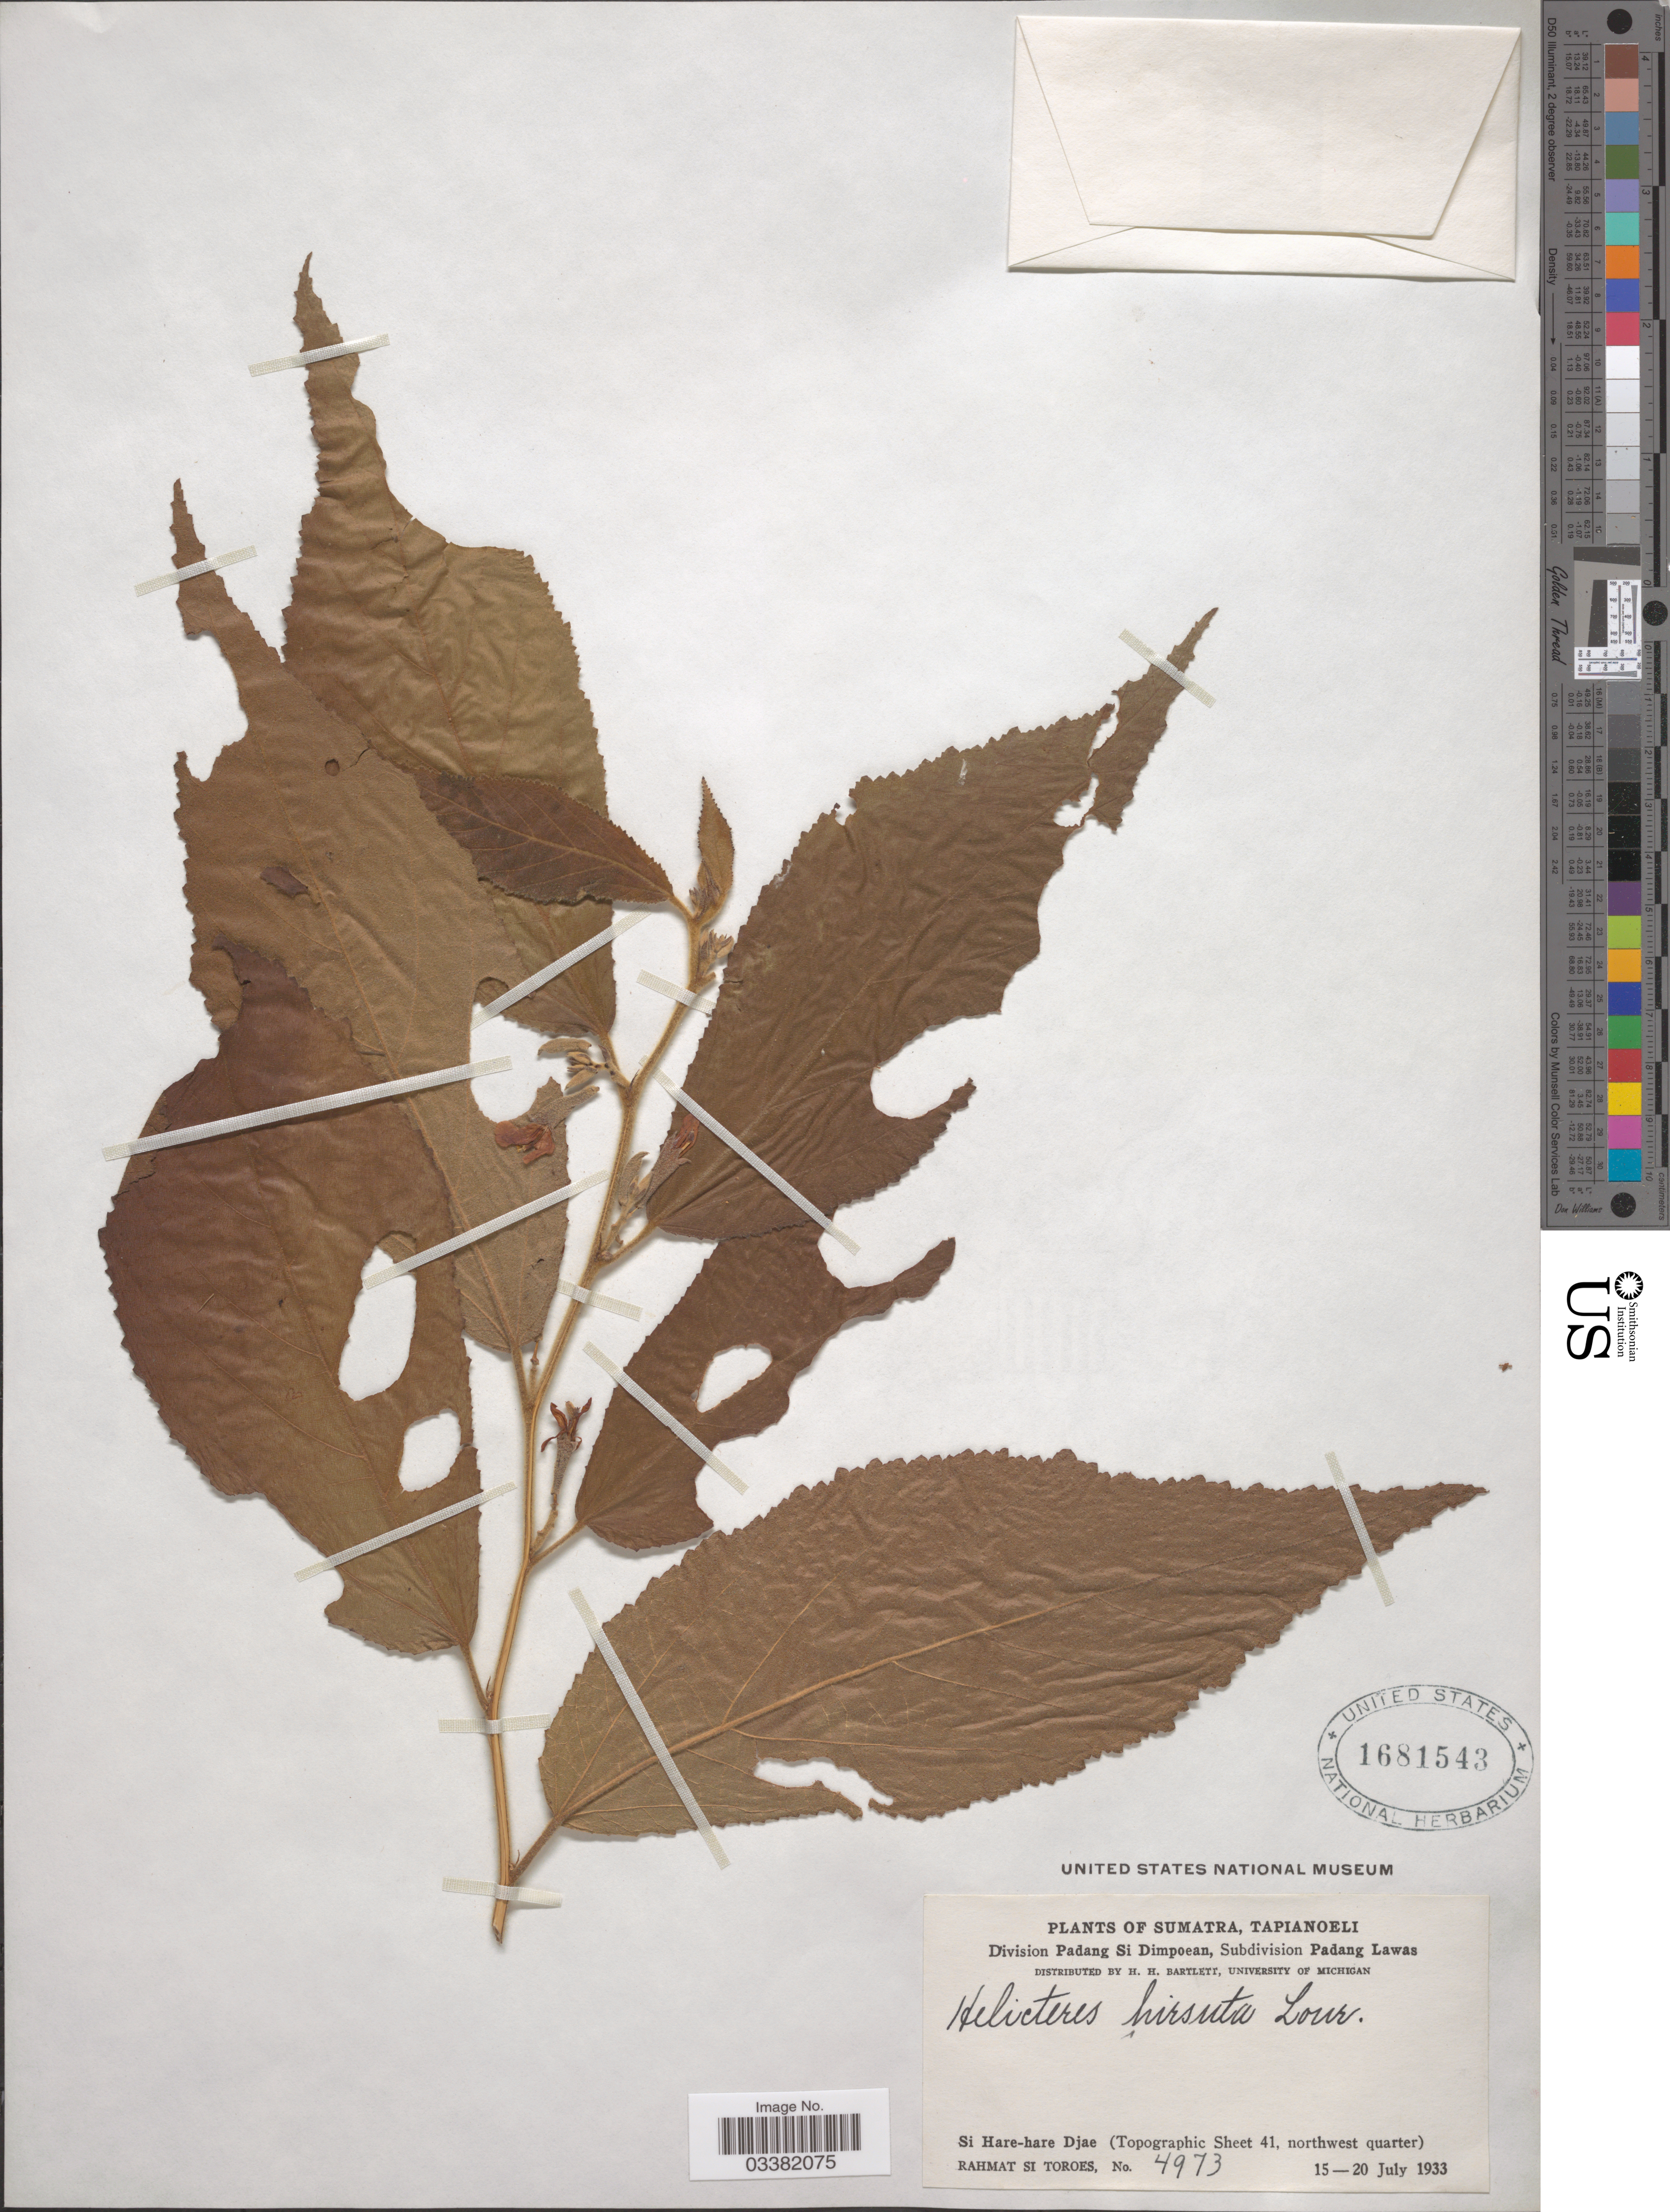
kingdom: Plantae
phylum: Tracheophyta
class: Magnoliopsida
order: Malvales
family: Malvaceae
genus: Helicteres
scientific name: Helicteres hirsuta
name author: Lour.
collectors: Rahmat Si Boeea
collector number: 4973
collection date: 1933-07-15/1933-07-20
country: Indonesia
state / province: Sumatra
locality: Tapianoeli, Division Padang Si Dimpoean, Subdivision Padang Lawas. Si Hare-hare Djae (Topographic Sheet 41, northwest quarter).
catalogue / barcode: US 1681543